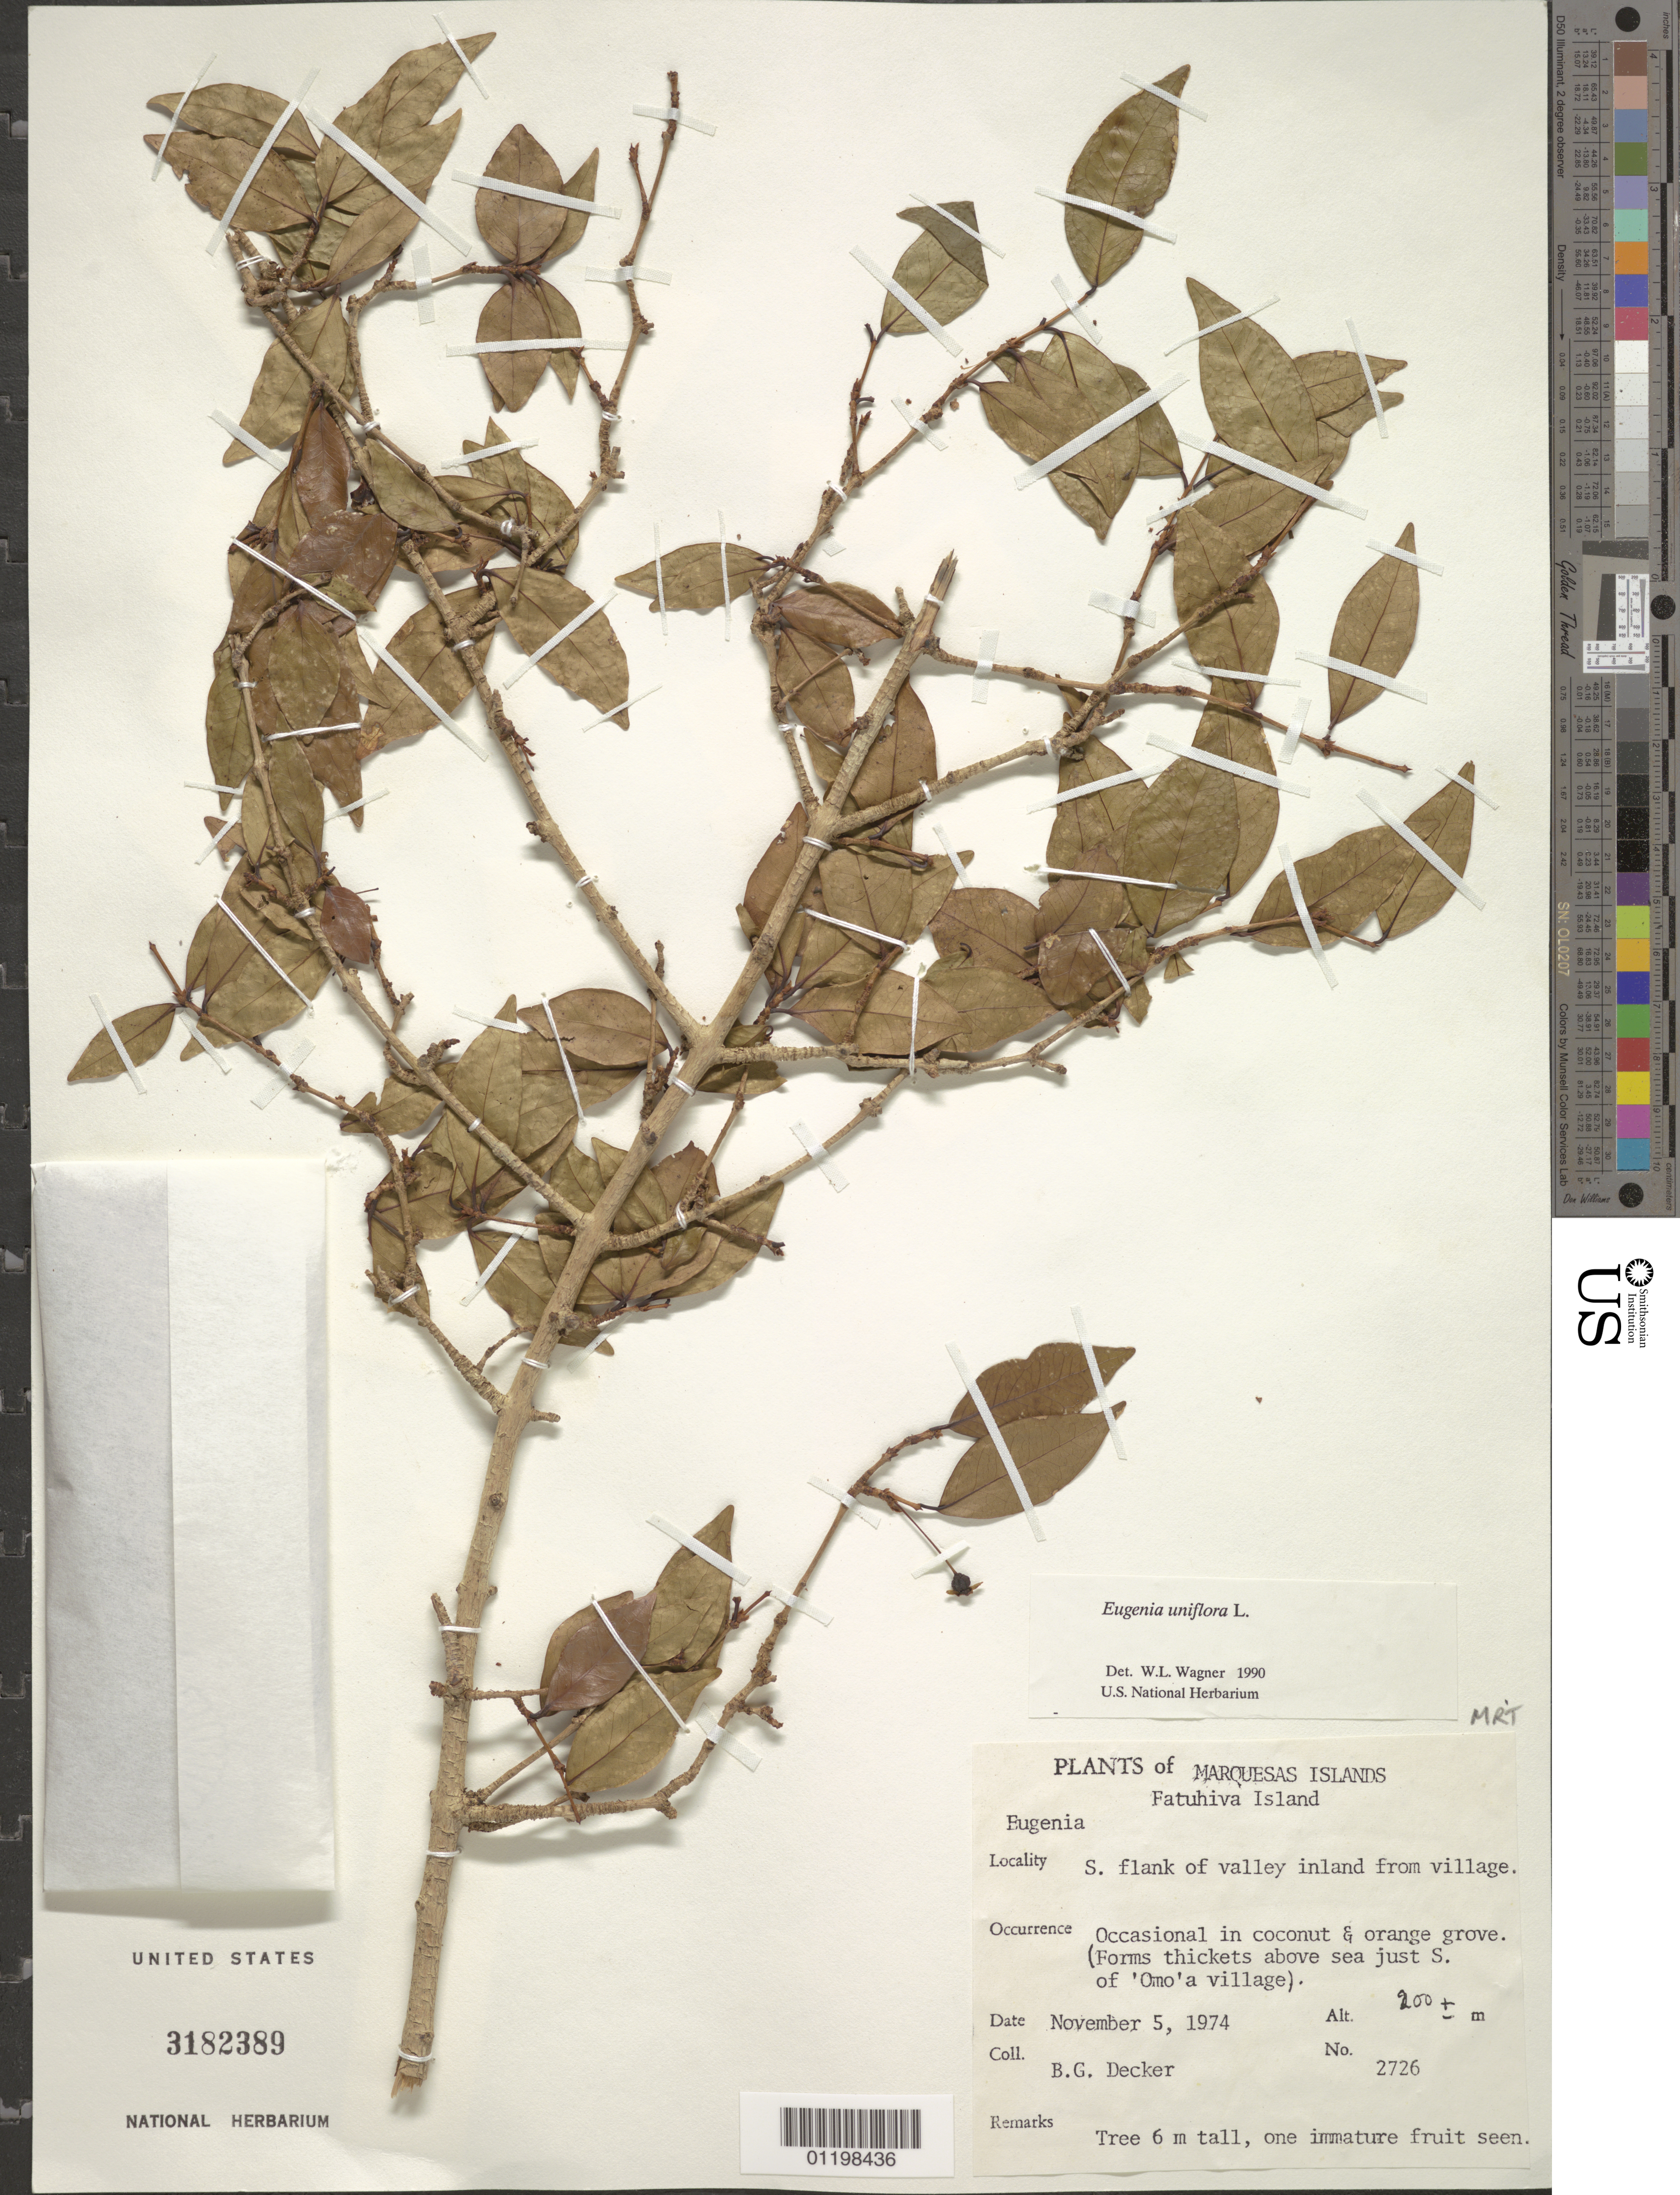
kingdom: Plantae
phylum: Tracheophyta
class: Magnoliopsida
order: Myrtales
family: Myrtaceae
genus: Eugenia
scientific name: Eugenia uniflora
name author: L.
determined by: Wagner, W. L., (BOT), Smithsonian Institution - National Museum of Natural History (UNITED STATES)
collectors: B. G. Decker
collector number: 2726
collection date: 1974-11-05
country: French Polynesia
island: Fatu Hiva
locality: S flank of valley inland from village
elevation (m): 200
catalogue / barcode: US 3182389